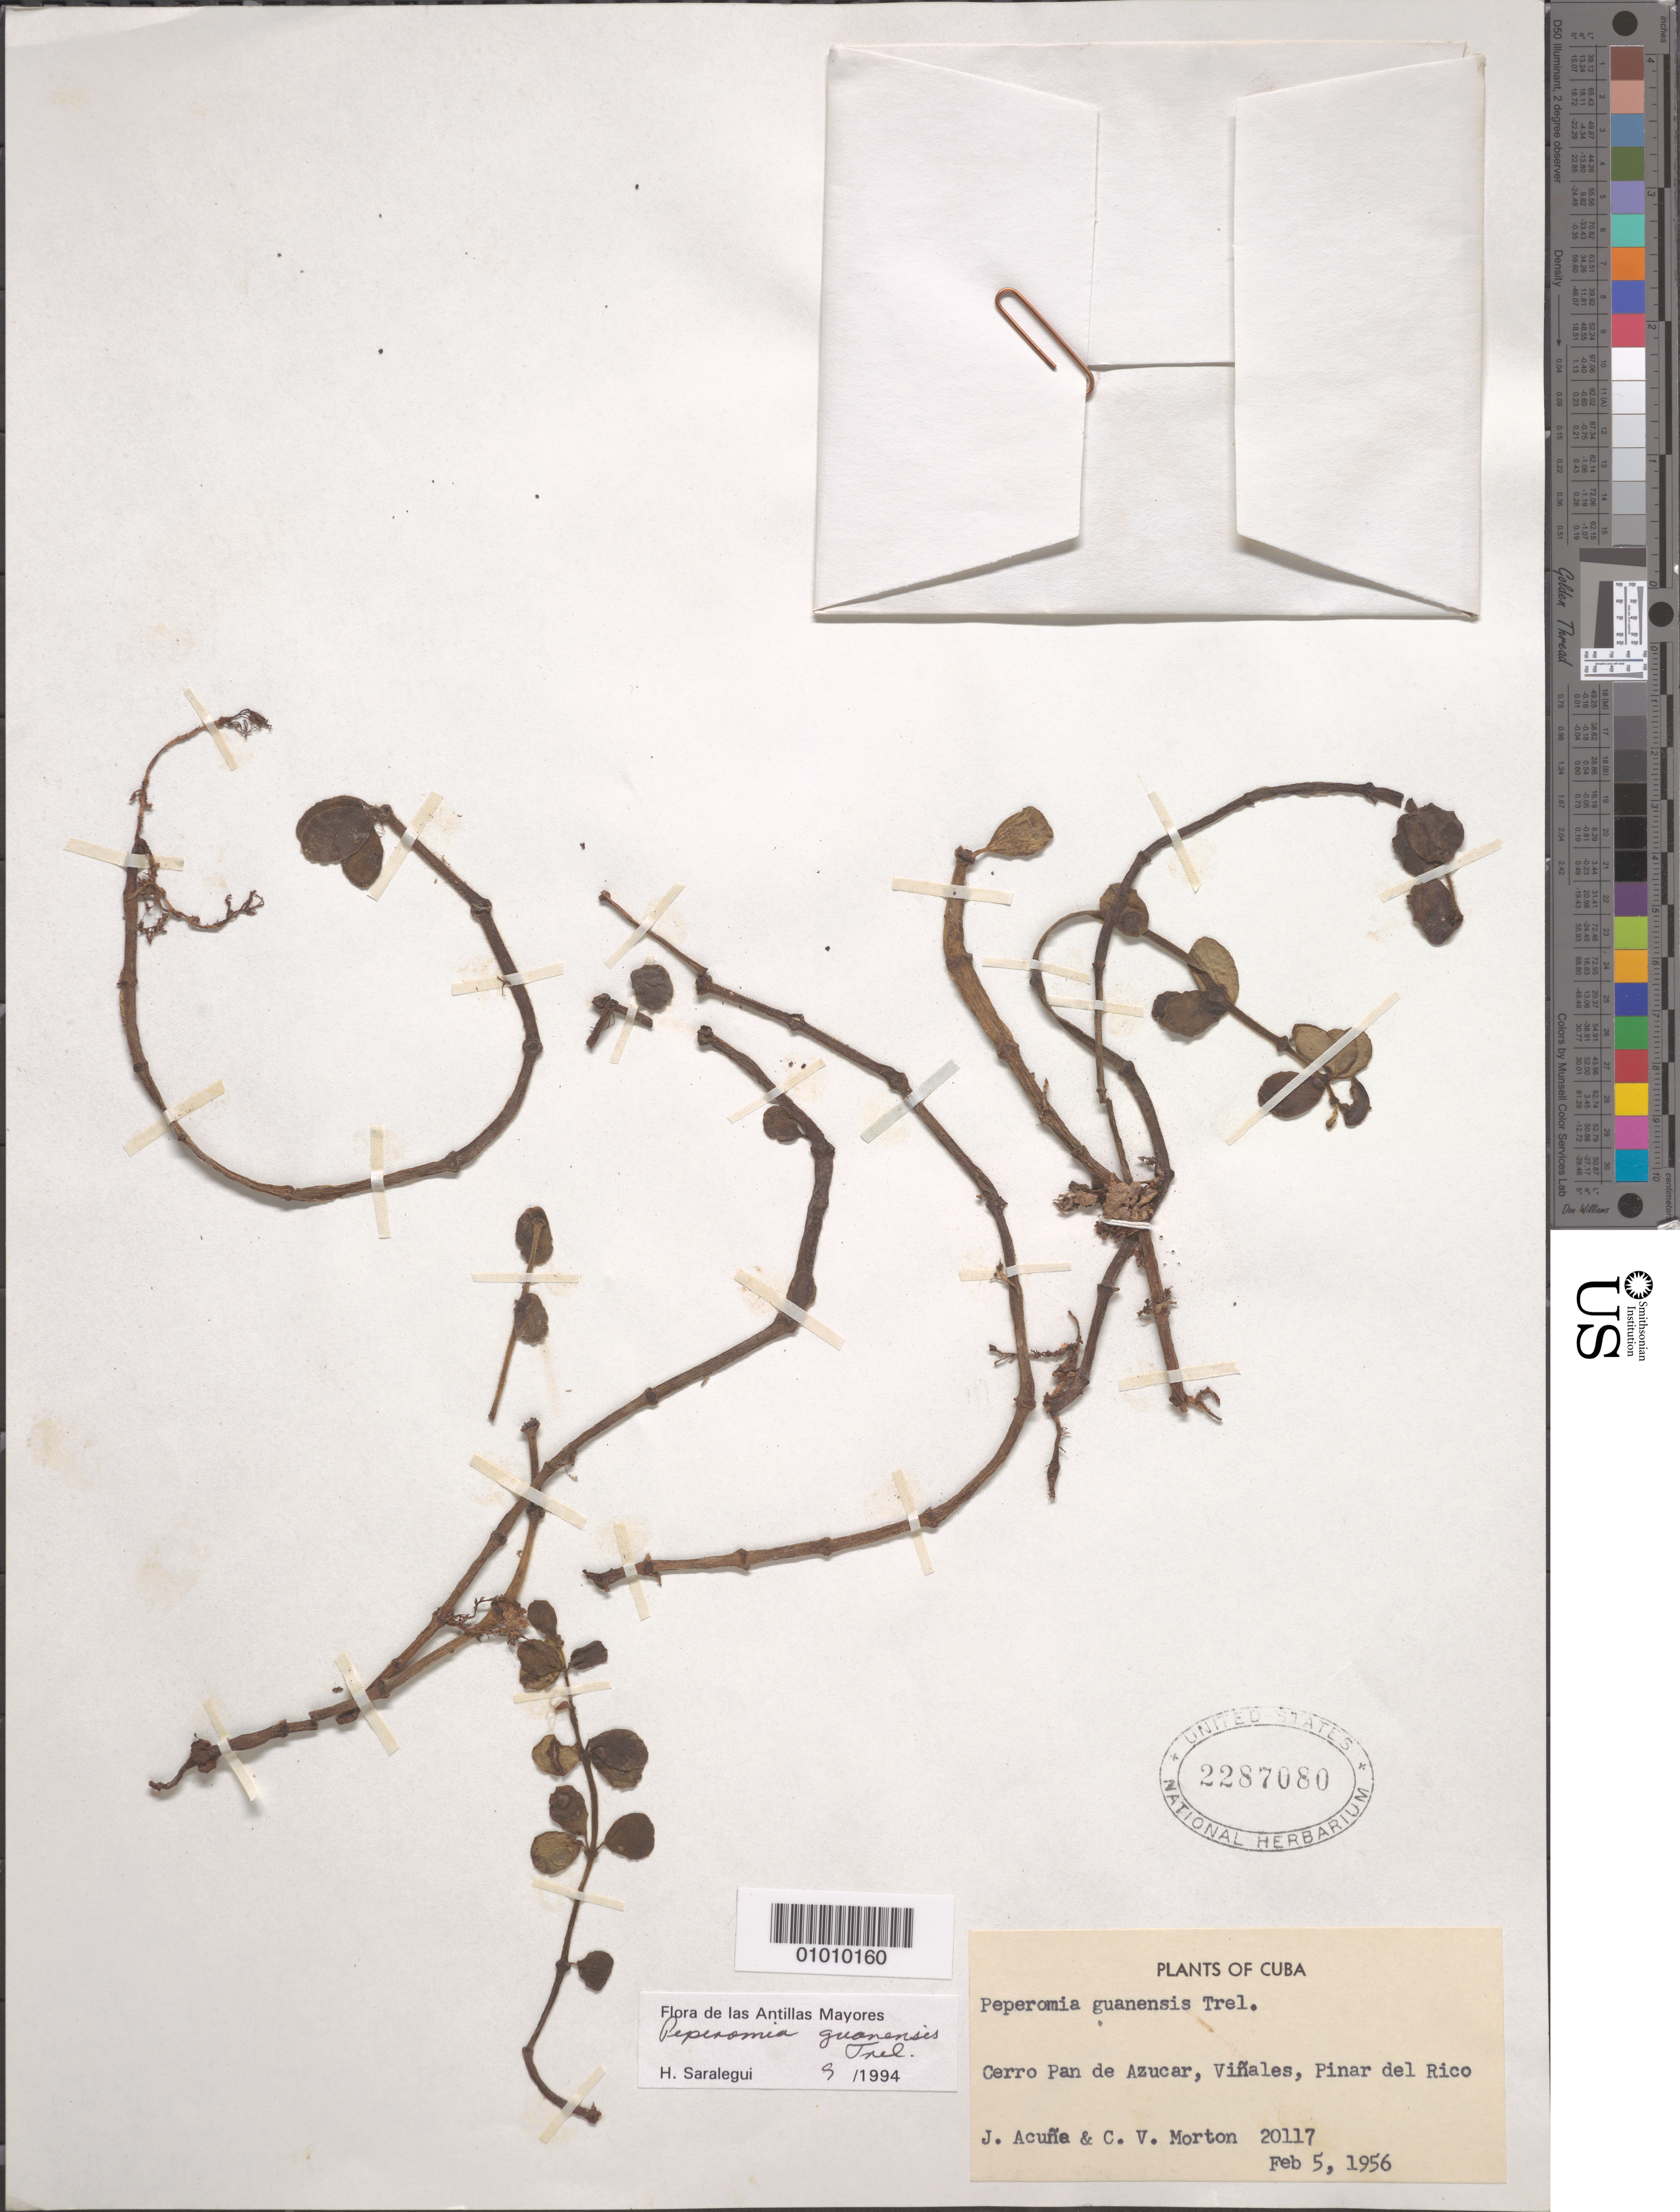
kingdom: Plantae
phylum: Tracheophyta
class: Magnoliopsida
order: Piperales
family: Piperaceae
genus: Peperomia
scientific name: Peperomia guadaloupensis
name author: C. DC.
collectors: C. V. Morton & J. Acuña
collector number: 20117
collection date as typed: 05 Feb 1956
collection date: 1956-02-05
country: Cuba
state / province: Pinar del Rio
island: Cuba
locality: Cerro Pan de Azucar, Vinales Pinar del Rico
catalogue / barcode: US 2287080